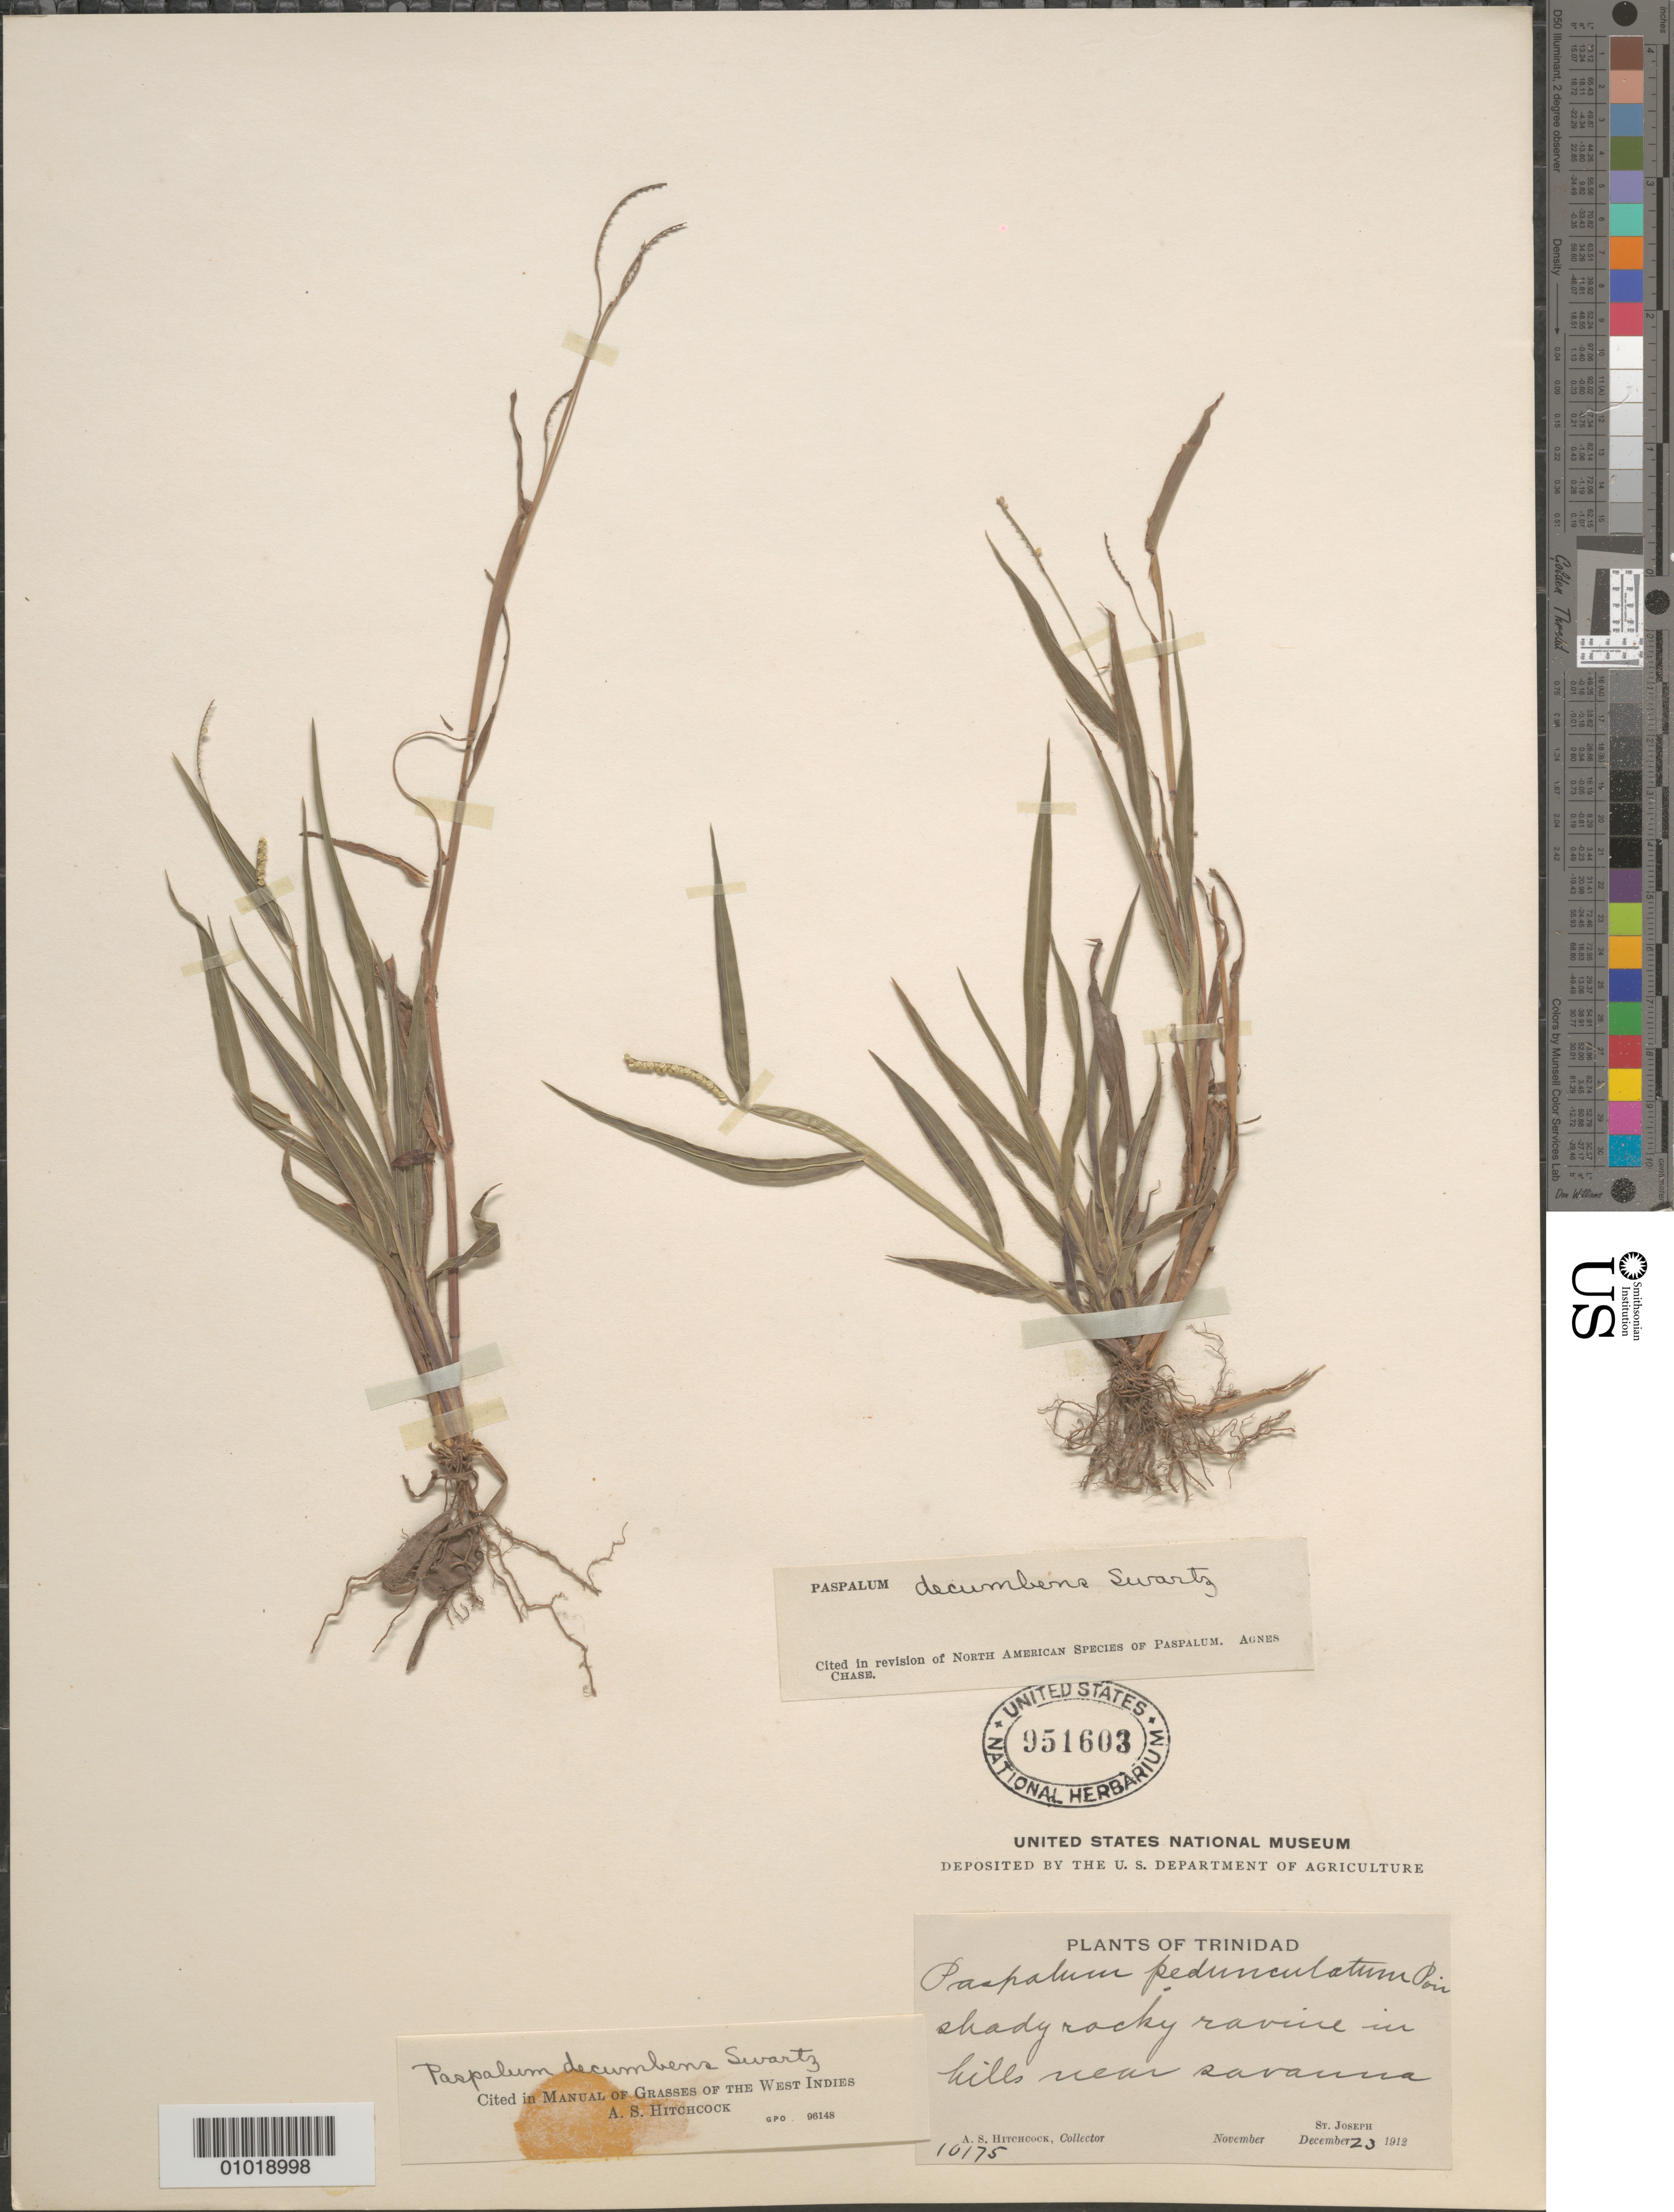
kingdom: Plantae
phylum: Tracheophyta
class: Liliopsida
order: Poales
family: Poaceae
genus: Paspalum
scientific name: Paspalum decumbens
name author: Sw.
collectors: A. S. Hitchcock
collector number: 10175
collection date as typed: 23 Dec 1912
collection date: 1912-12-23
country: Trinidad and Tobago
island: Trinidad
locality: St. Joseph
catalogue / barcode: US 951603